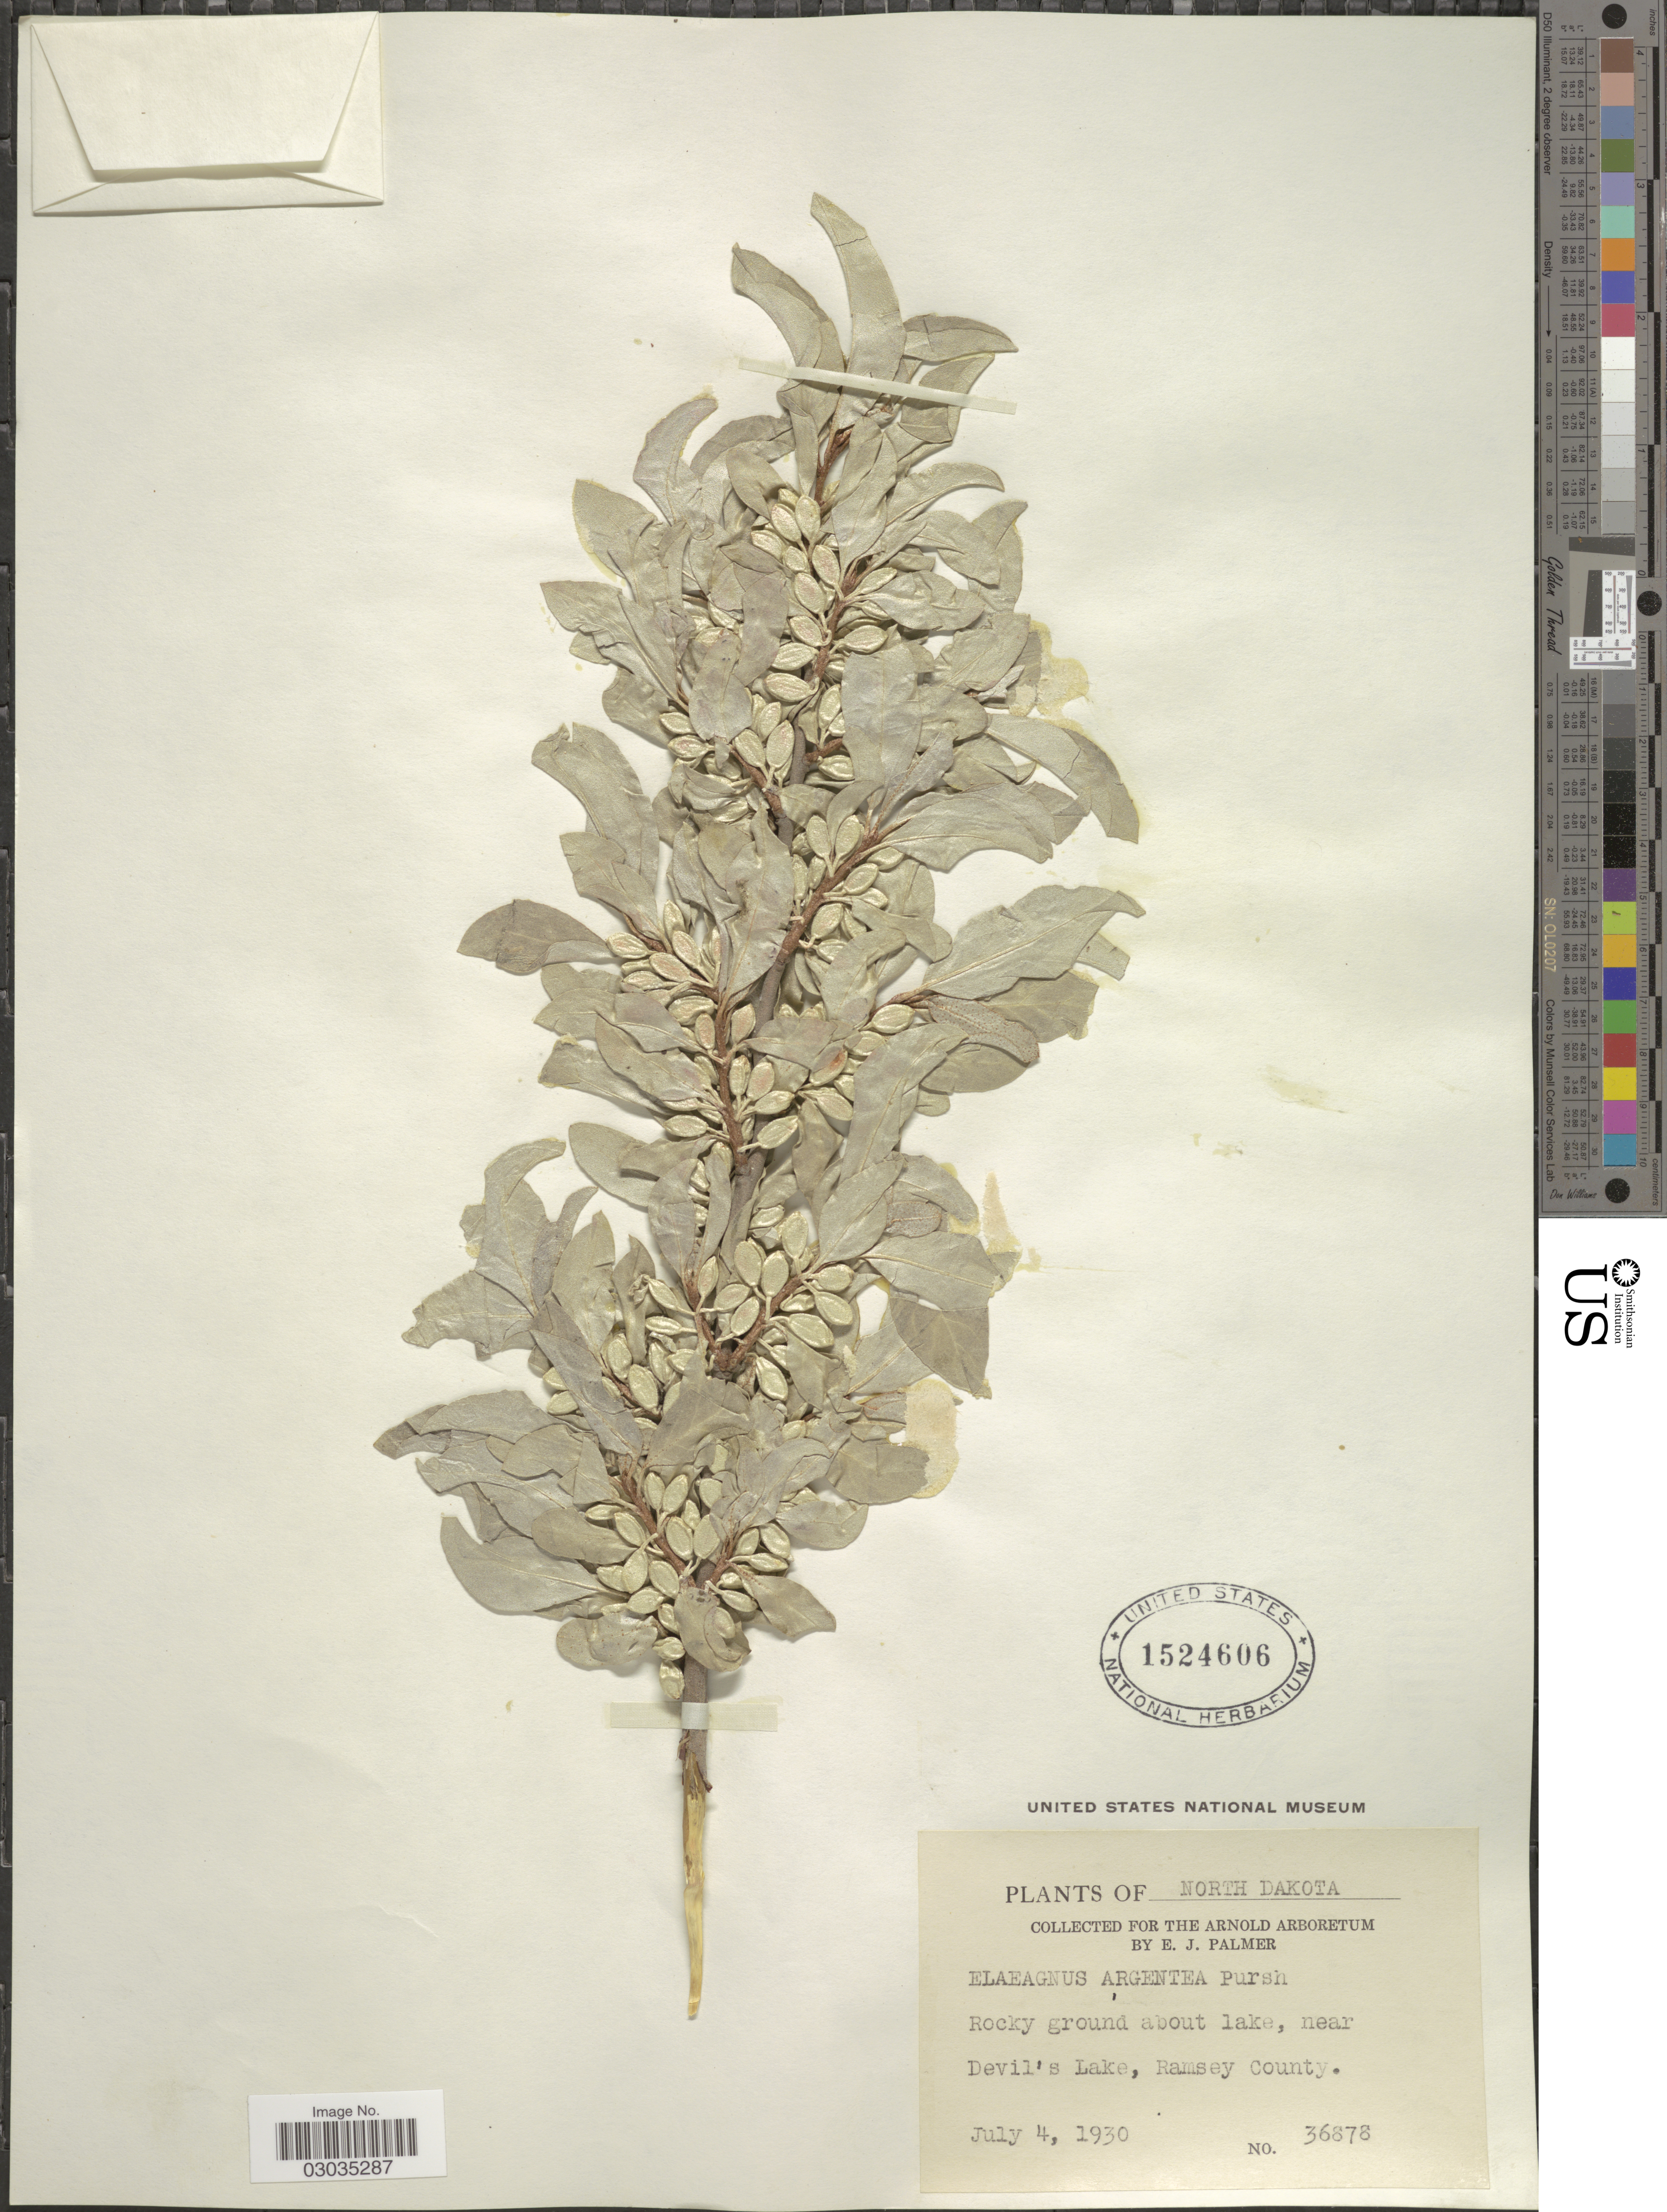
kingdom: Plantae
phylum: Tracheophyta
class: Magnoliopsida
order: Rosales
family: Elaeagnaceae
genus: Elaeagnus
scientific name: Elaeagnus commutata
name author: Bernh. ex Rydb.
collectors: E. J. Palmer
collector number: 36878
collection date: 1930-07-04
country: United States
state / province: North Dakota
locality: Rocky ground about lake, near Devil's Lake, Ramsey County.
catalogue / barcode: US 1524606